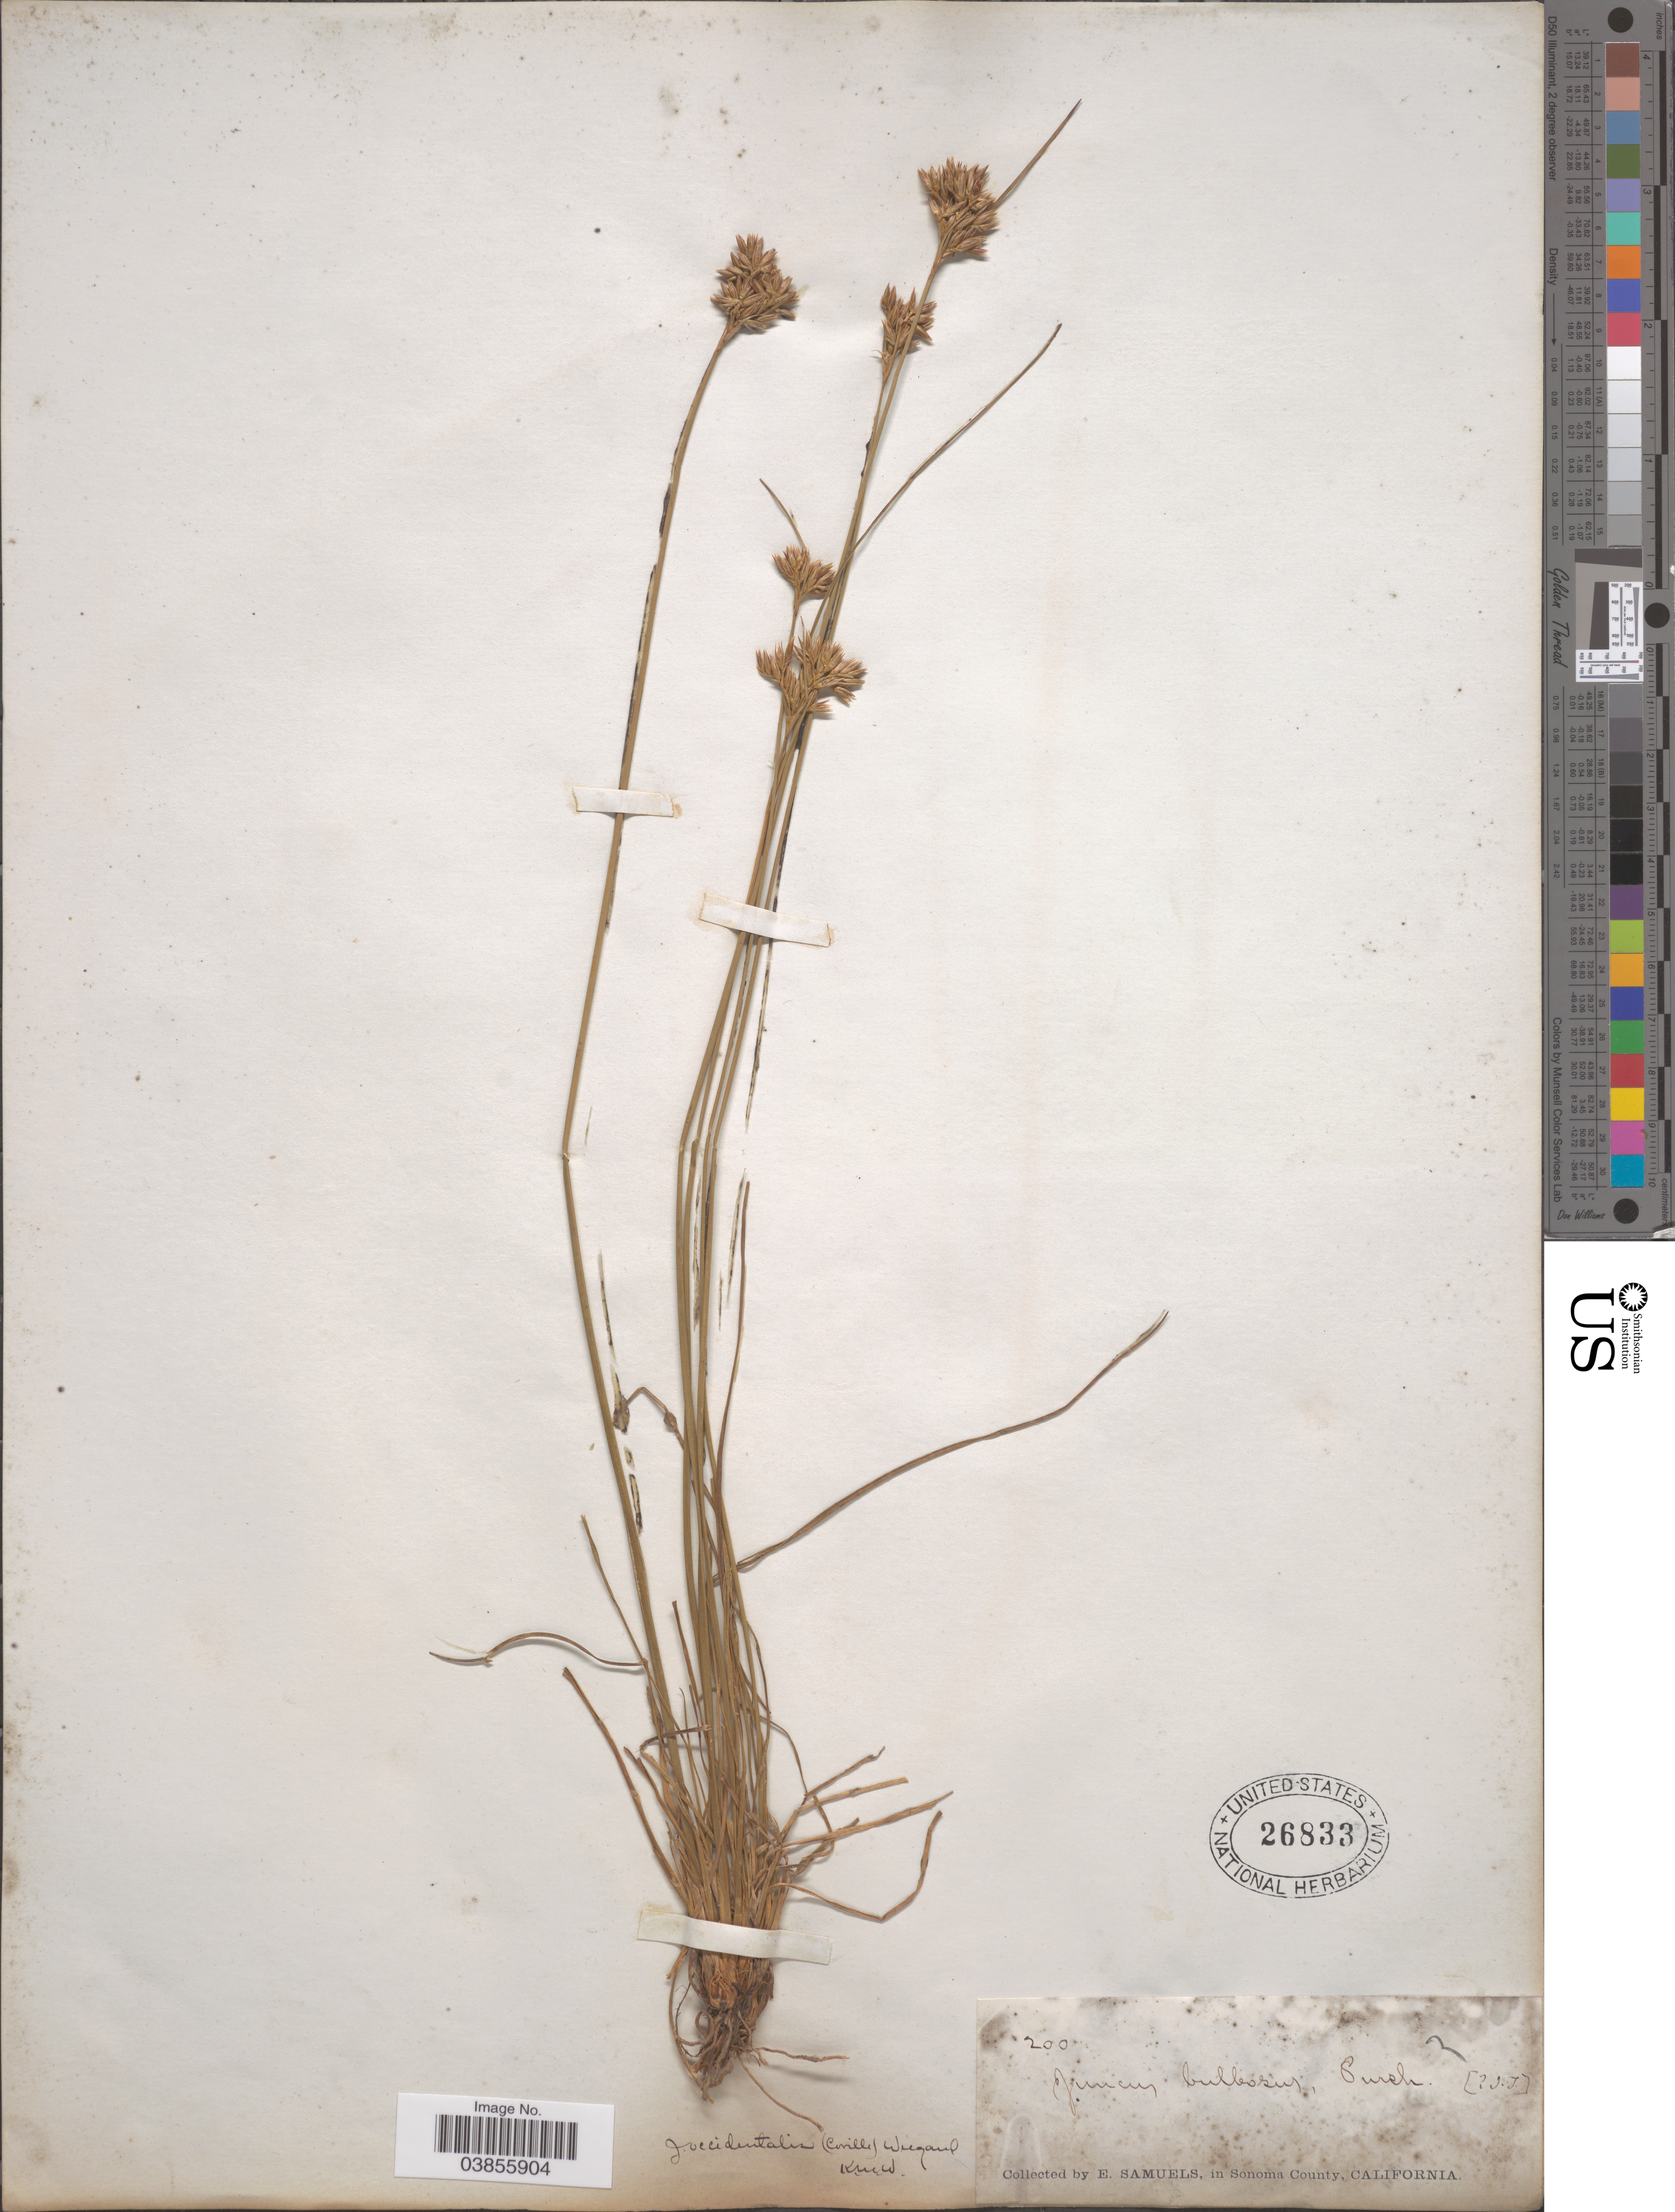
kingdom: Plantae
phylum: Tracheophyta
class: Liliopsida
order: Poales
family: Juncaceae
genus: Juncus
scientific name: Juncus occidentalis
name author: (Coville) Wiegand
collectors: E. Samuels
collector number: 200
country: United States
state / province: California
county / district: Sonoma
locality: In Sonoma County.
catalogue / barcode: US 26833